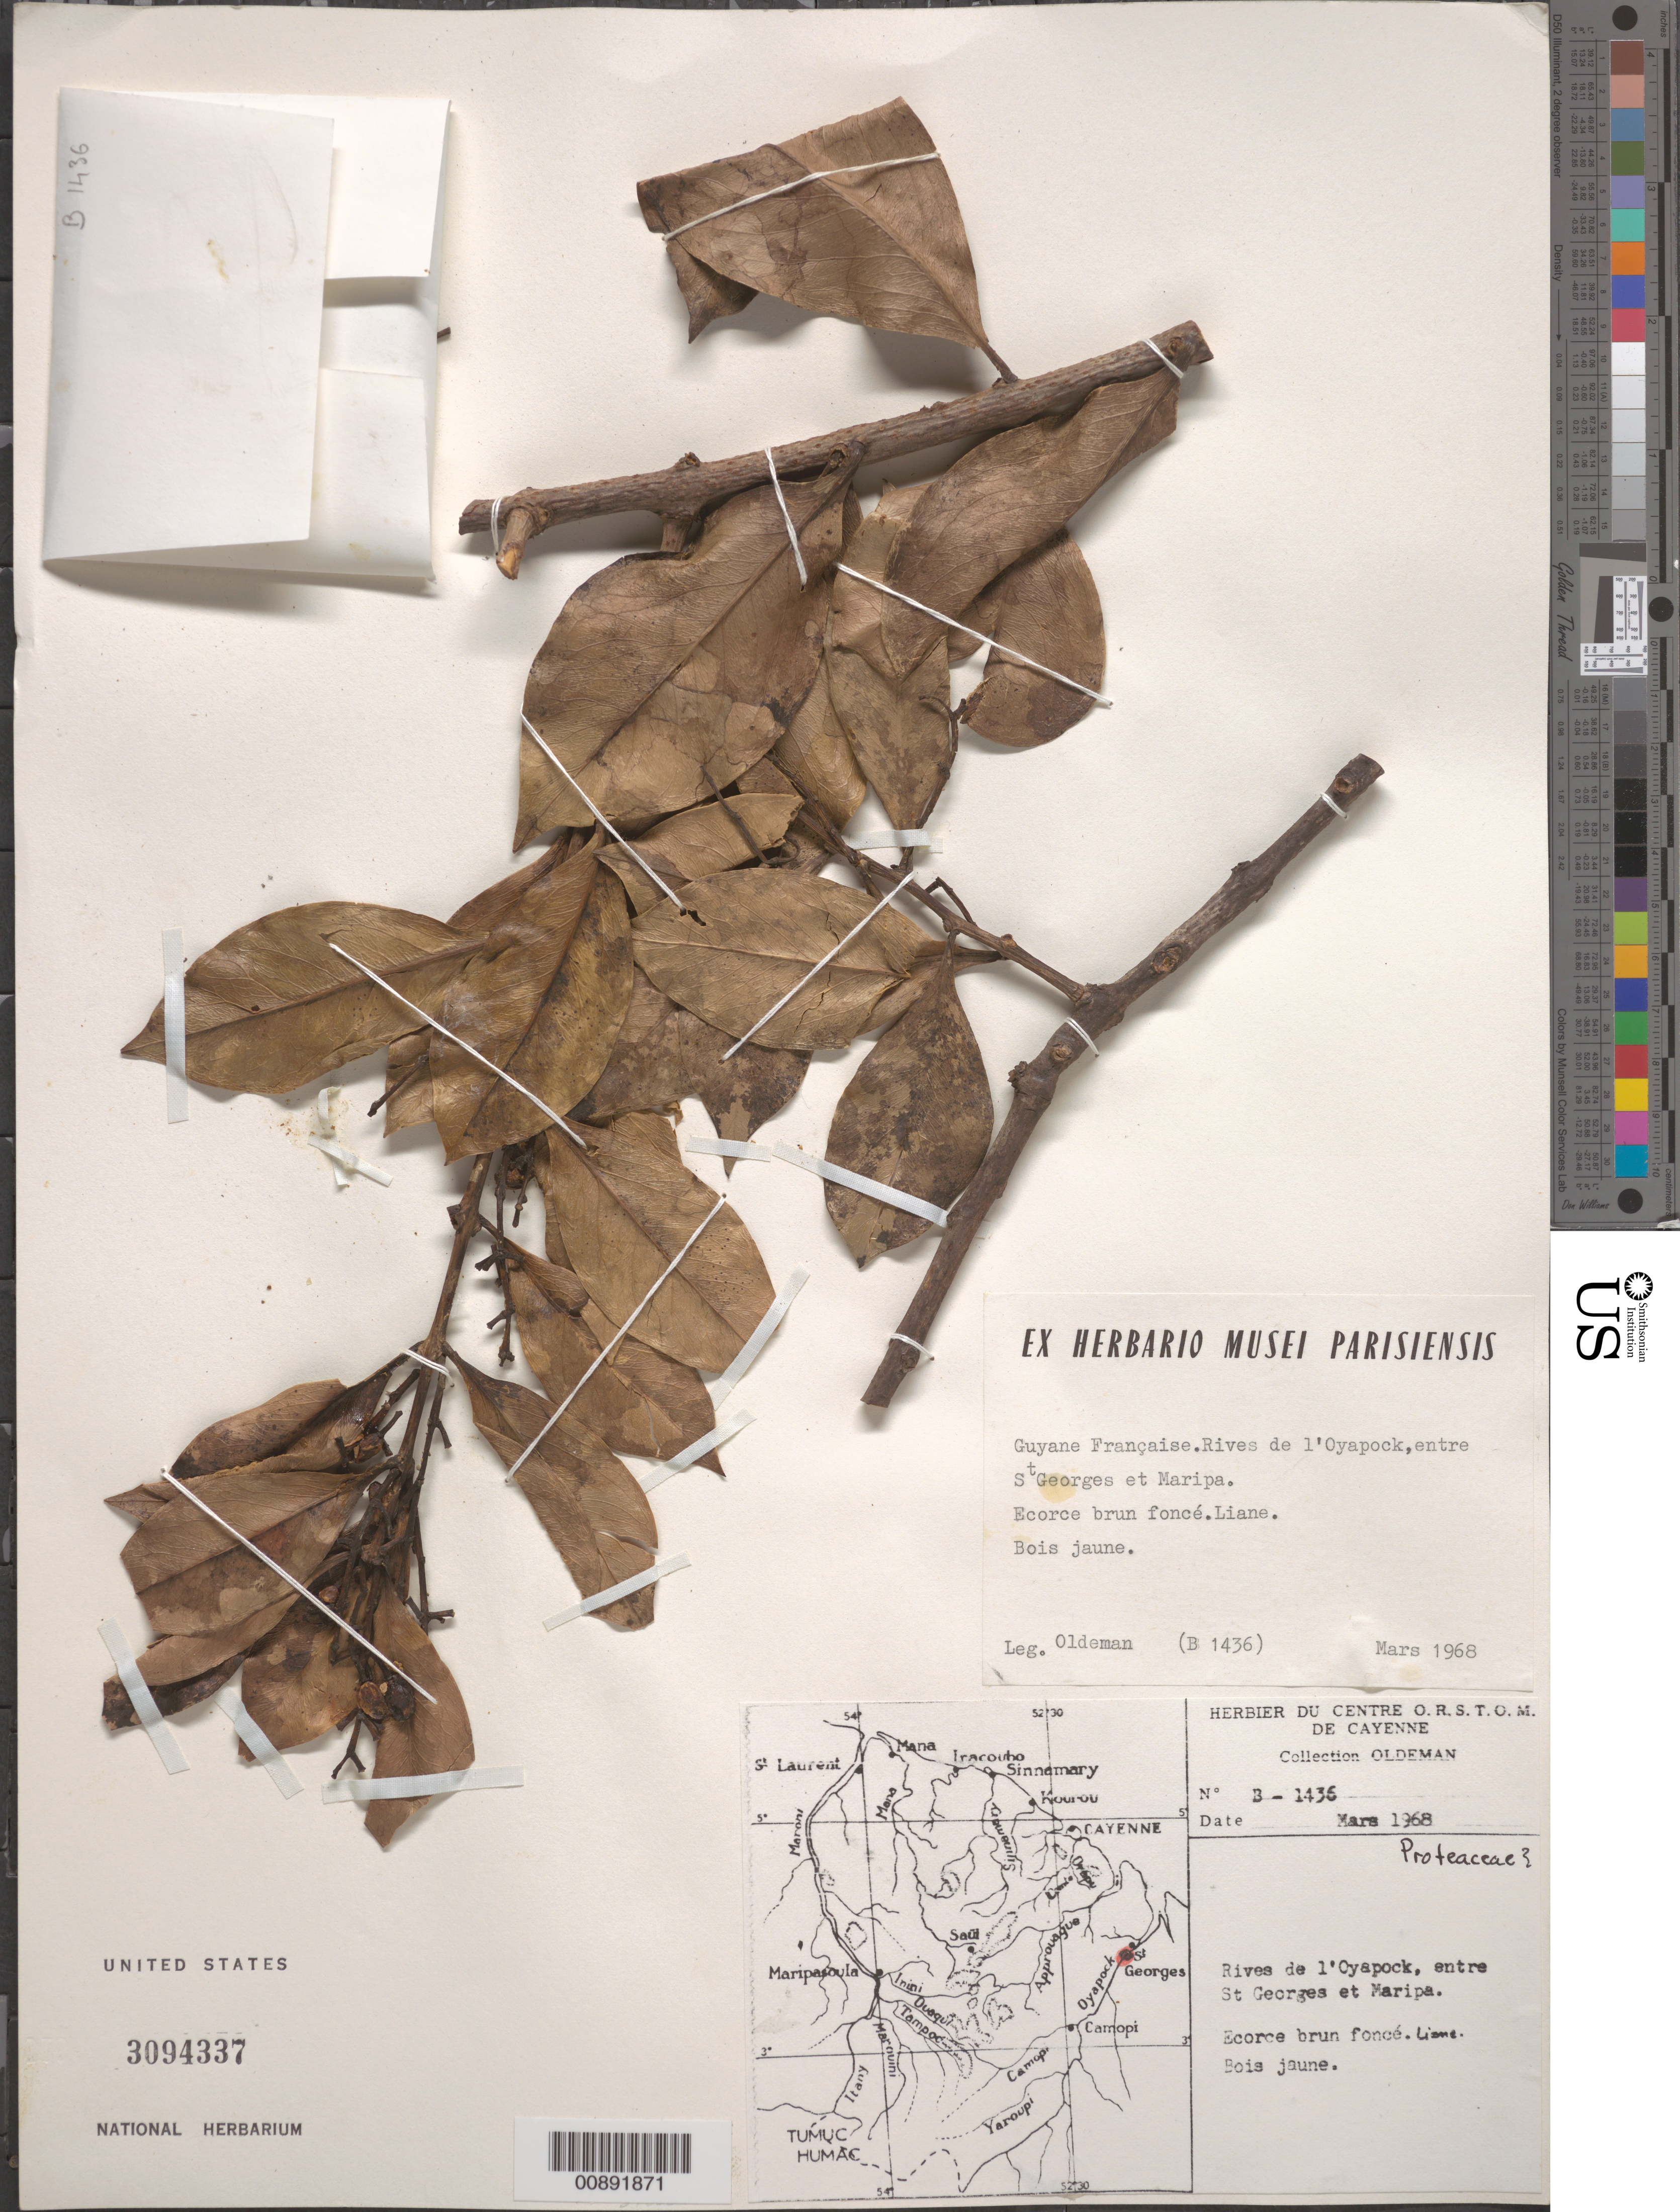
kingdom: Plantae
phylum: Tracheophyta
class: Magnoliopsida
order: Proteales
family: Proteaceae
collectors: R. Oldeman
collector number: B 1436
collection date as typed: Mar-68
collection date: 1968-03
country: French Guiana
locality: Rivière Oyapock, betw. St. Georges & Saut Maripa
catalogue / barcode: US 3094337